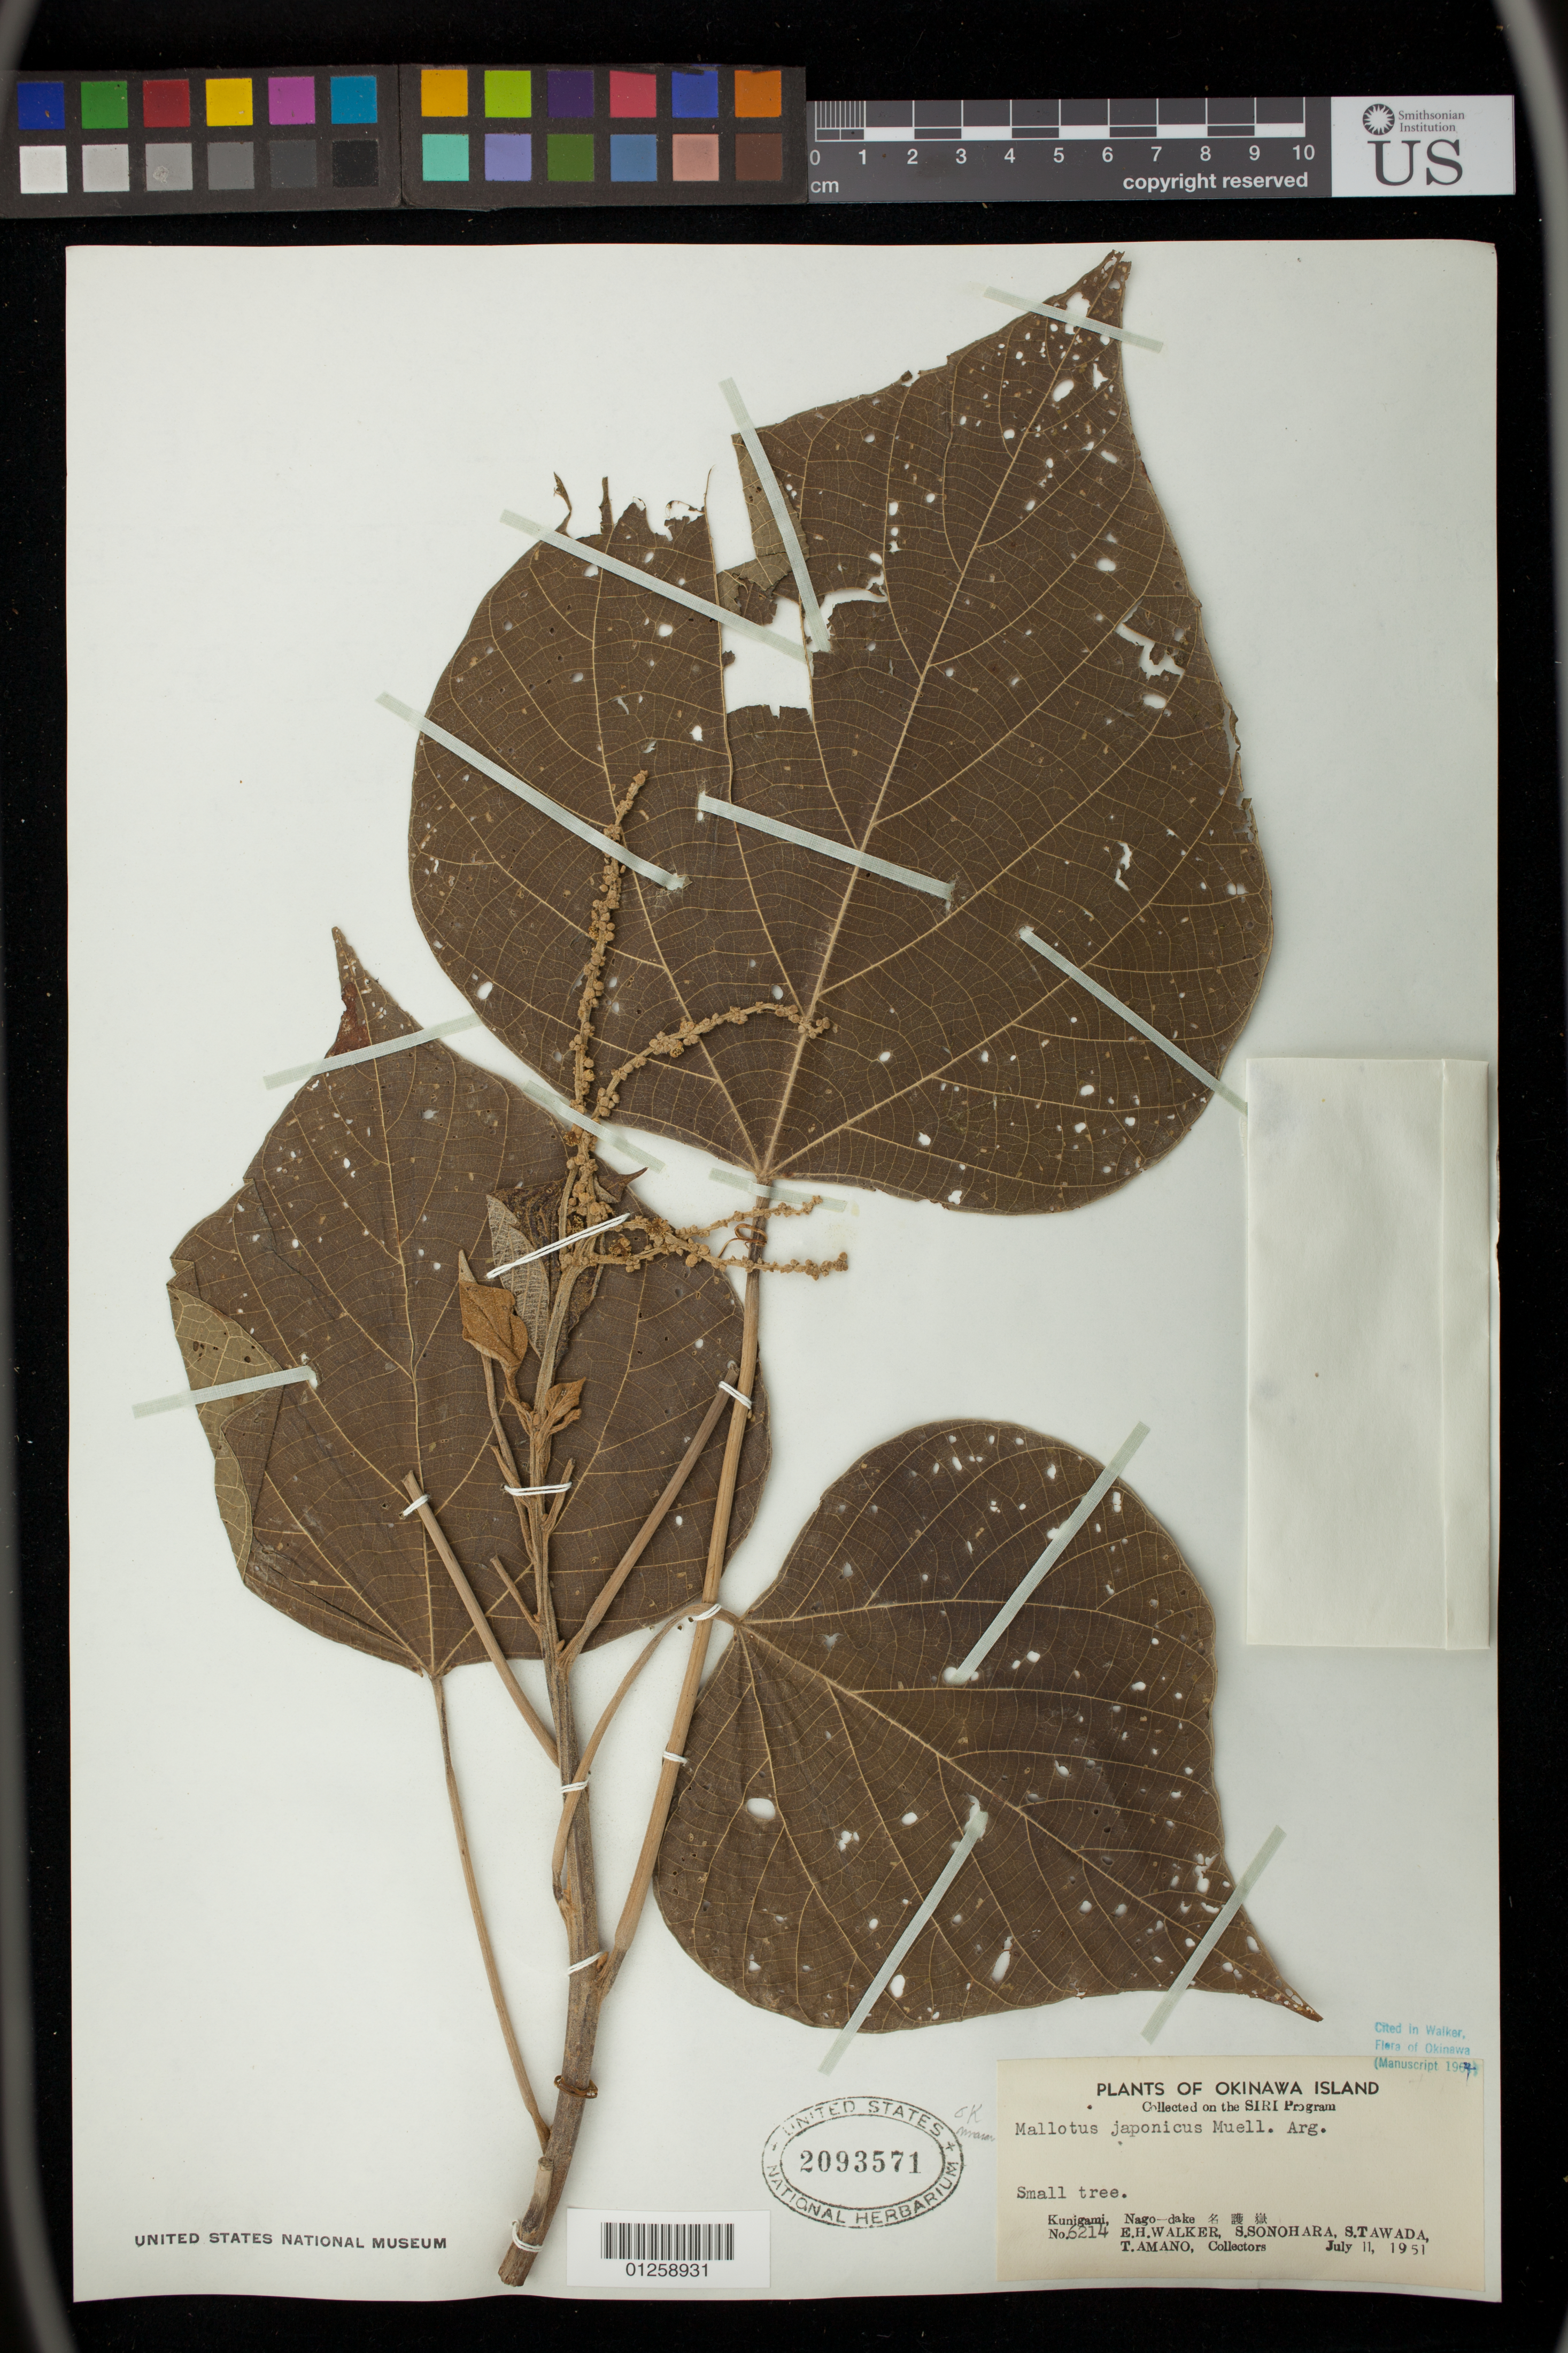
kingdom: Plantae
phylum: Tracheophyta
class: Magnoliopsida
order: Malpighiales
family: Euphorbiaceae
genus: Mallotus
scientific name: Mallotus japonicus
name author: (Spreng.) Müll. Arg.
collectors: E. H. Walker, S. Sonohara, S. Tawada & T. Amano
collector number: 6214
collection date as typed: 11 Jul 1951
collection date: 1951-07-11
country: Japan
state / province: Okinawa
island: Ryukyu Is.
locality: Kunigami, nago-dake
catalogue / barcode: US 2093571